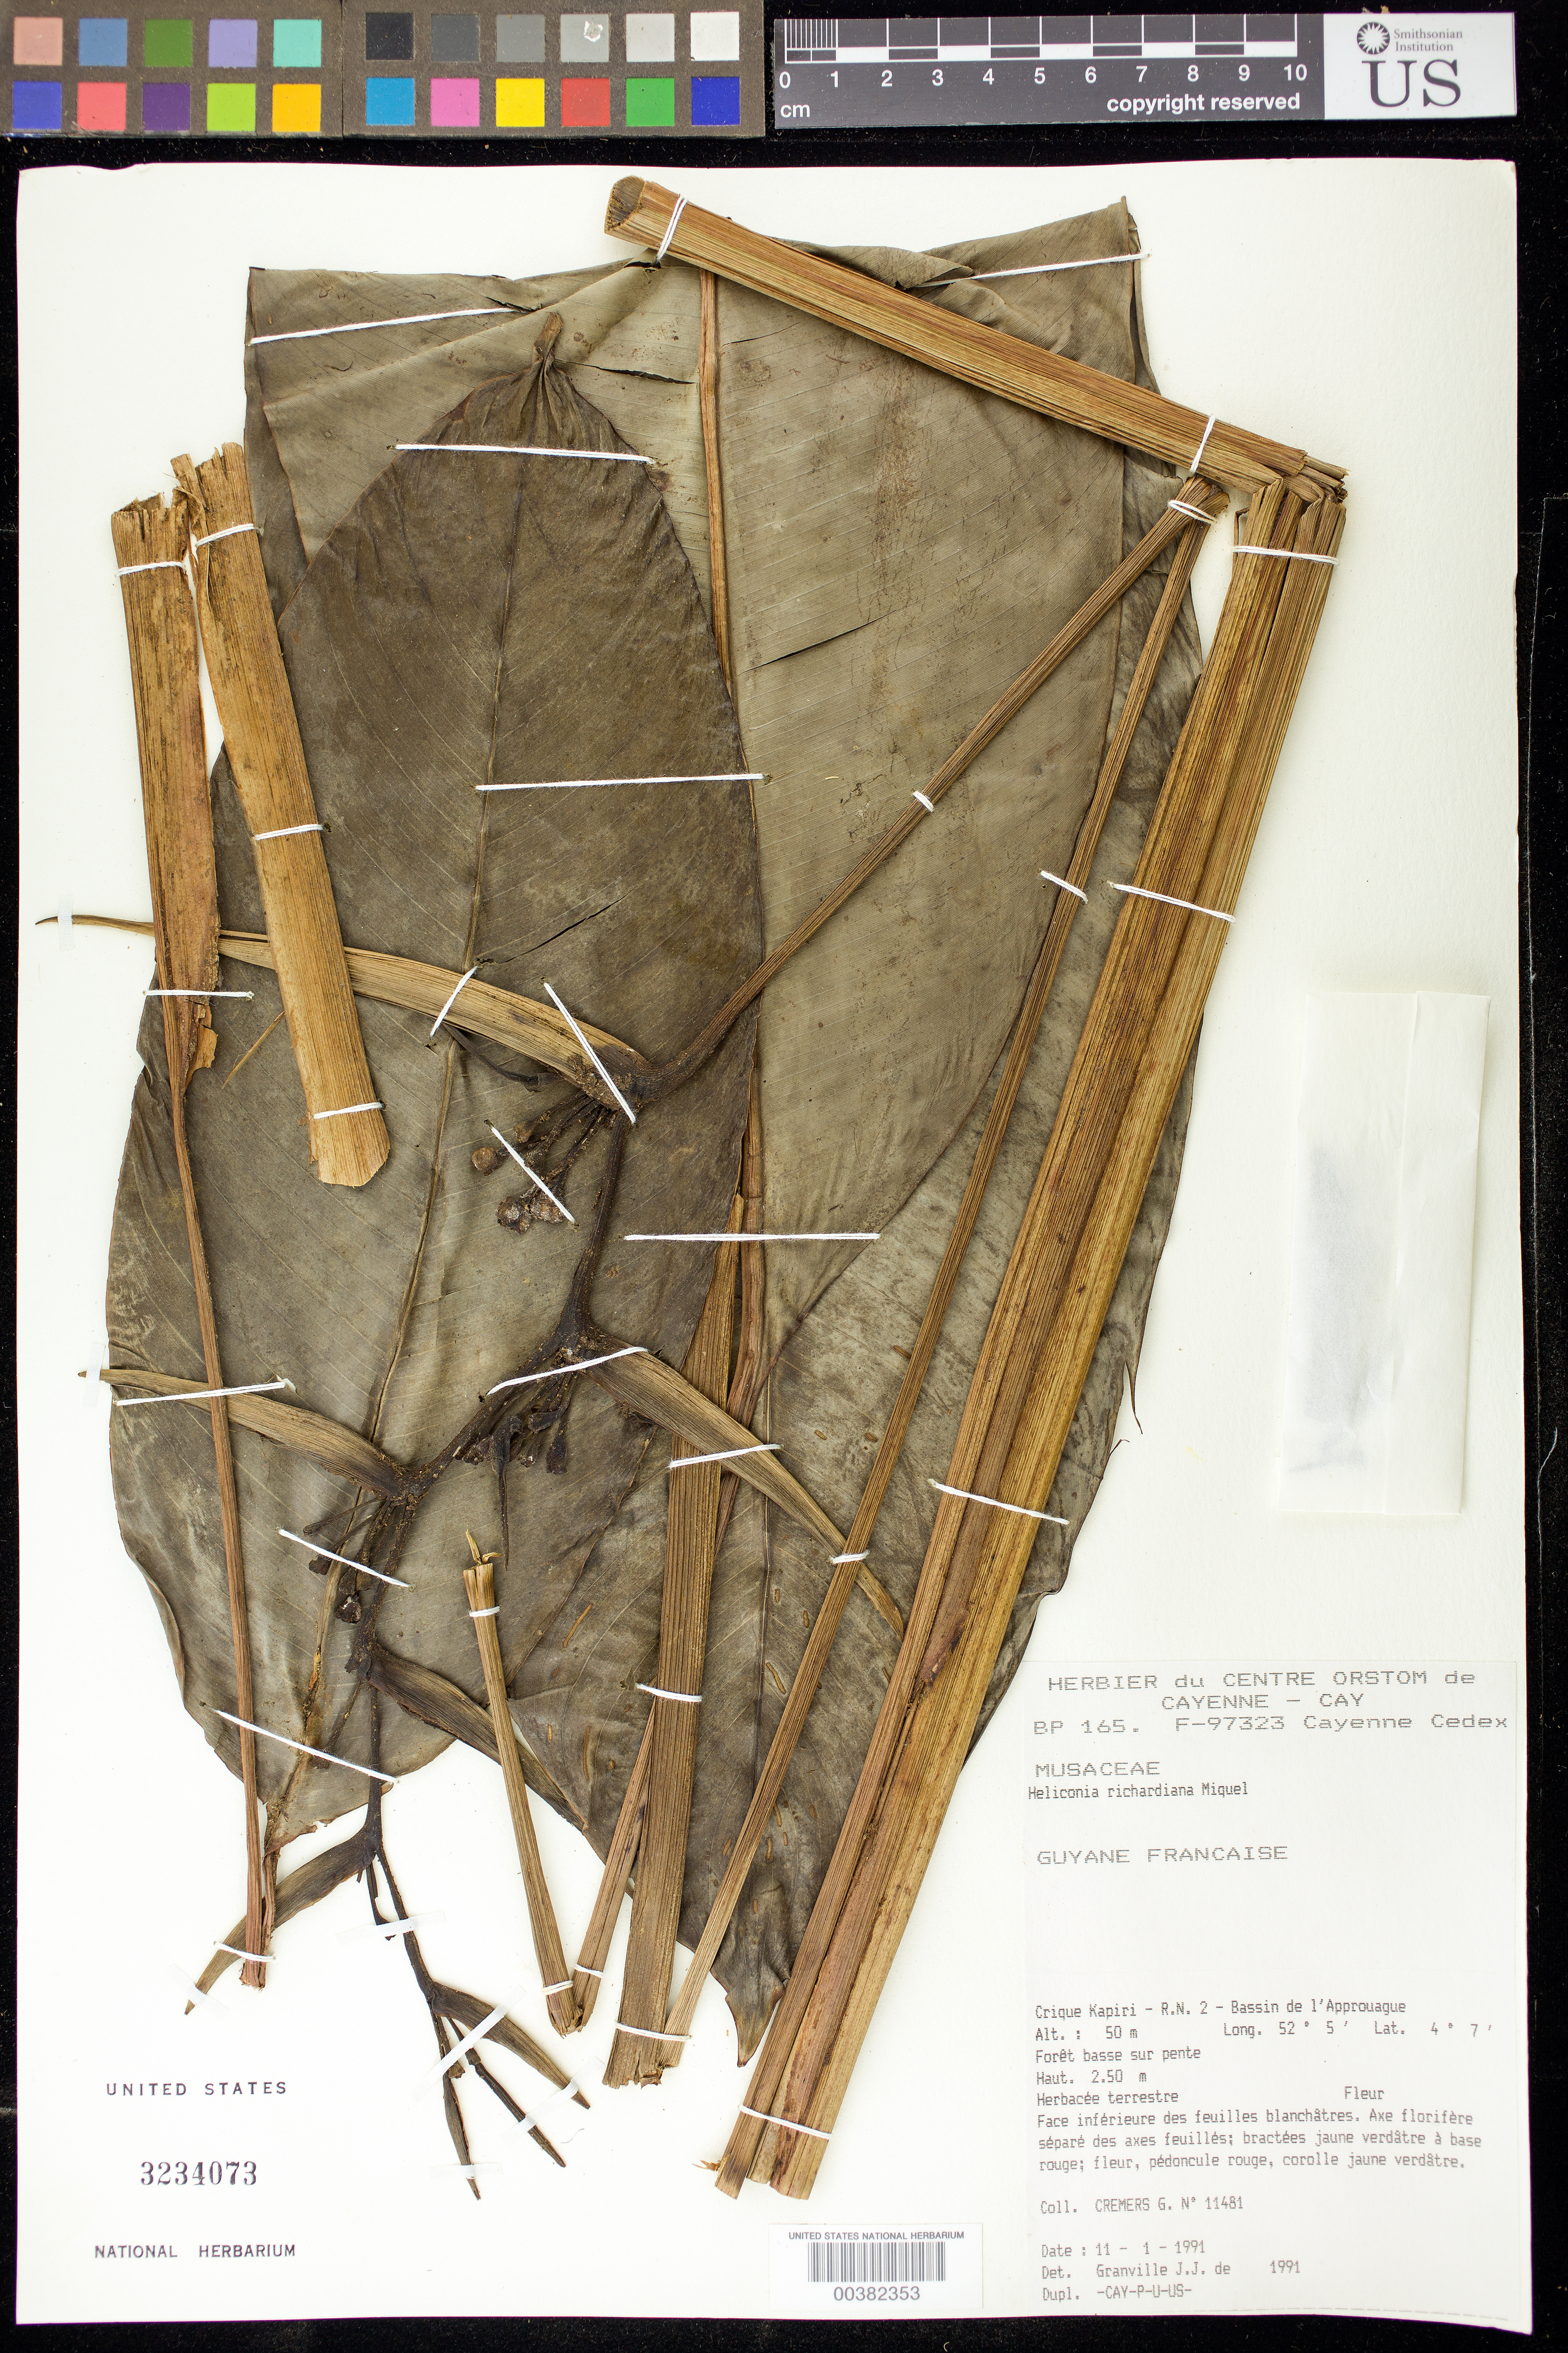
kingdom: Plantae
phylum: Tracheophyta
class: Liliopsida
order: Zingiberales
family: Heliconiaceae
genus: Heliconia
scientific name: Heliconia richardiana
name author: Miq.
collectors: G. Cremers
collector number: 11481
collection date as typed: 11 Jan 1991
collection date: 1991-01-11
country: French Guiana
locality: Crique kapiri - r.n. 2 - bassin de l'approuague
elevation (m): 50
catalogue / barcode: US 3234073